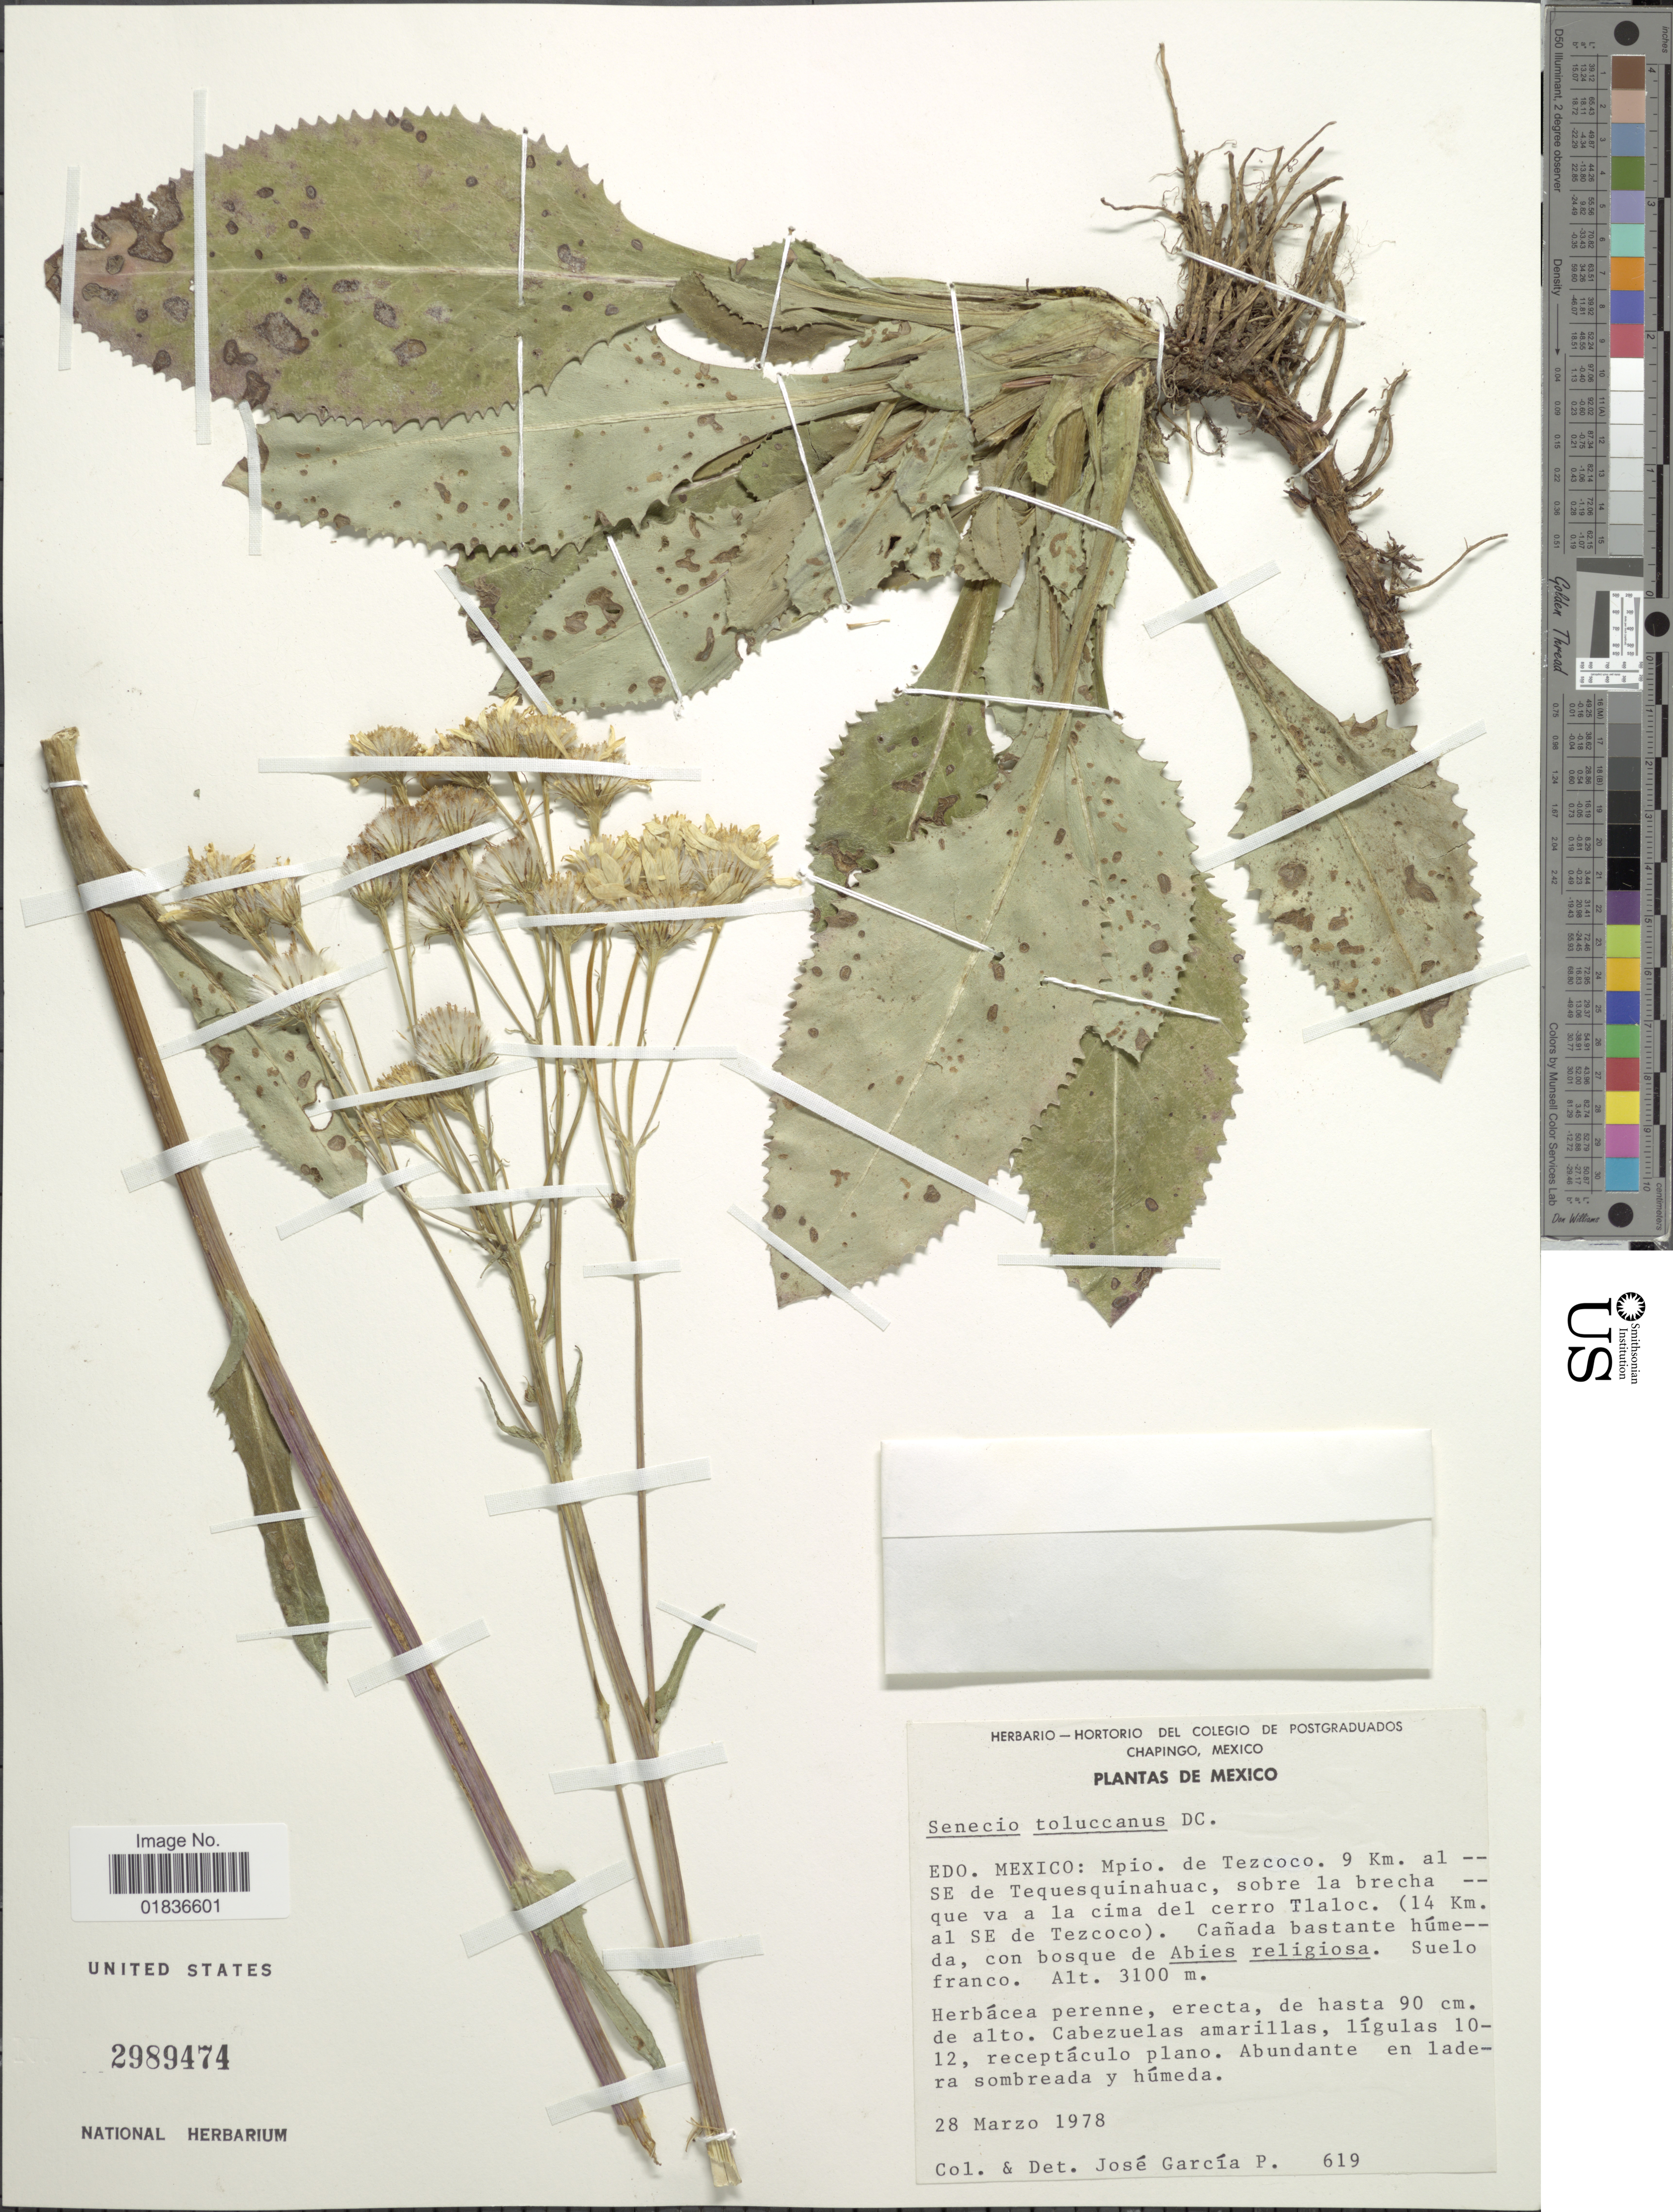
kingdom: Plantae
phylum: Tracheophyta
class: Magnoliopsida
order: Asterales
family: Asteraceae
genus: Senecio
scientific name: Senecio toluccanus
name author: DC.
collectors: J. García-P.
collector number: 619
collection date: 1978-03-28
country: Mexico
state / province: México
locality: Mpio. de Tezcoco, 9 Km. al SE de Tequesquinahuac, sobre la brecha que va a la cima del cerro Tlaloc (14 Km. al SE de Tezcoco).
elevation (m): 3100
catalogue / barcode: US 2989474